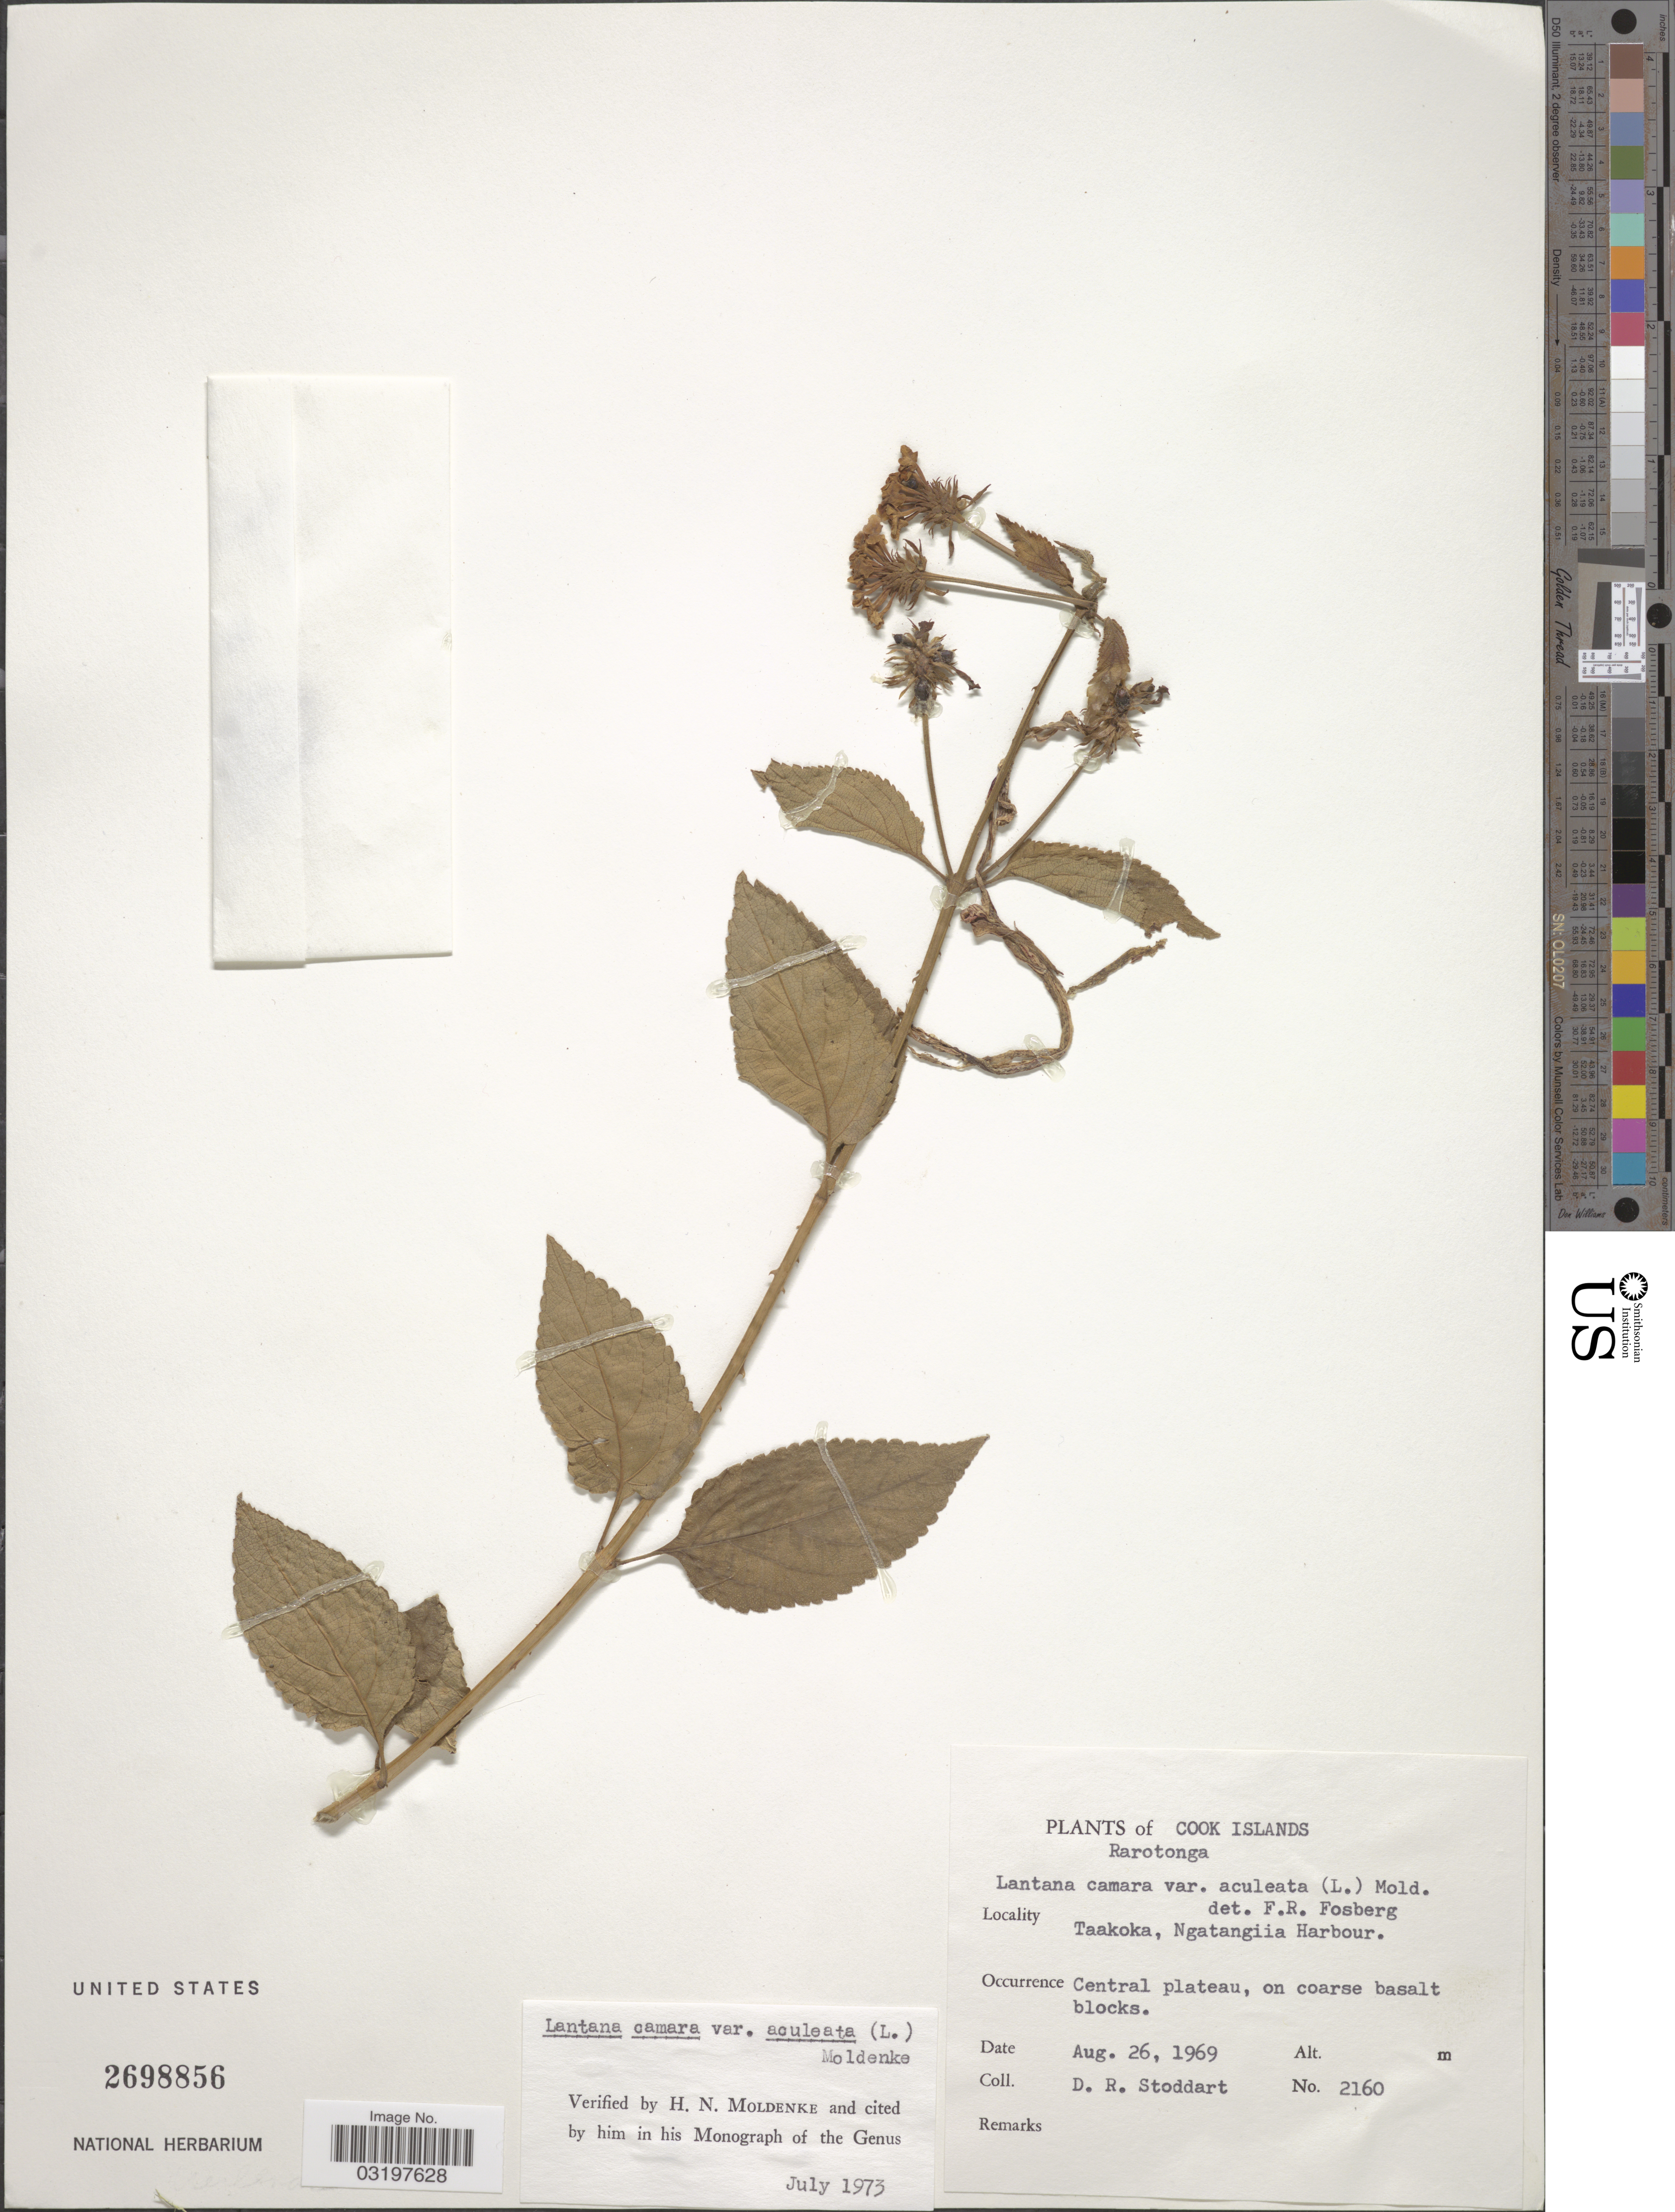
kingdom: Plantae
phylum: Tracheophyta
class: Magnoliopsida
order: Lamiales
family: Verbenaceae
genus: Lantana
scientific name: Lantana camara var. aculeata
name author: (L.) Moldenke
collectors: D. R. Stoddart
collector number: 2160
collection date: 1969-08-26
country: Cook Islands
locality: Rarotonga. Taakoka, Ngatangiia Harbour.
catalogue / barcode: US 2698856